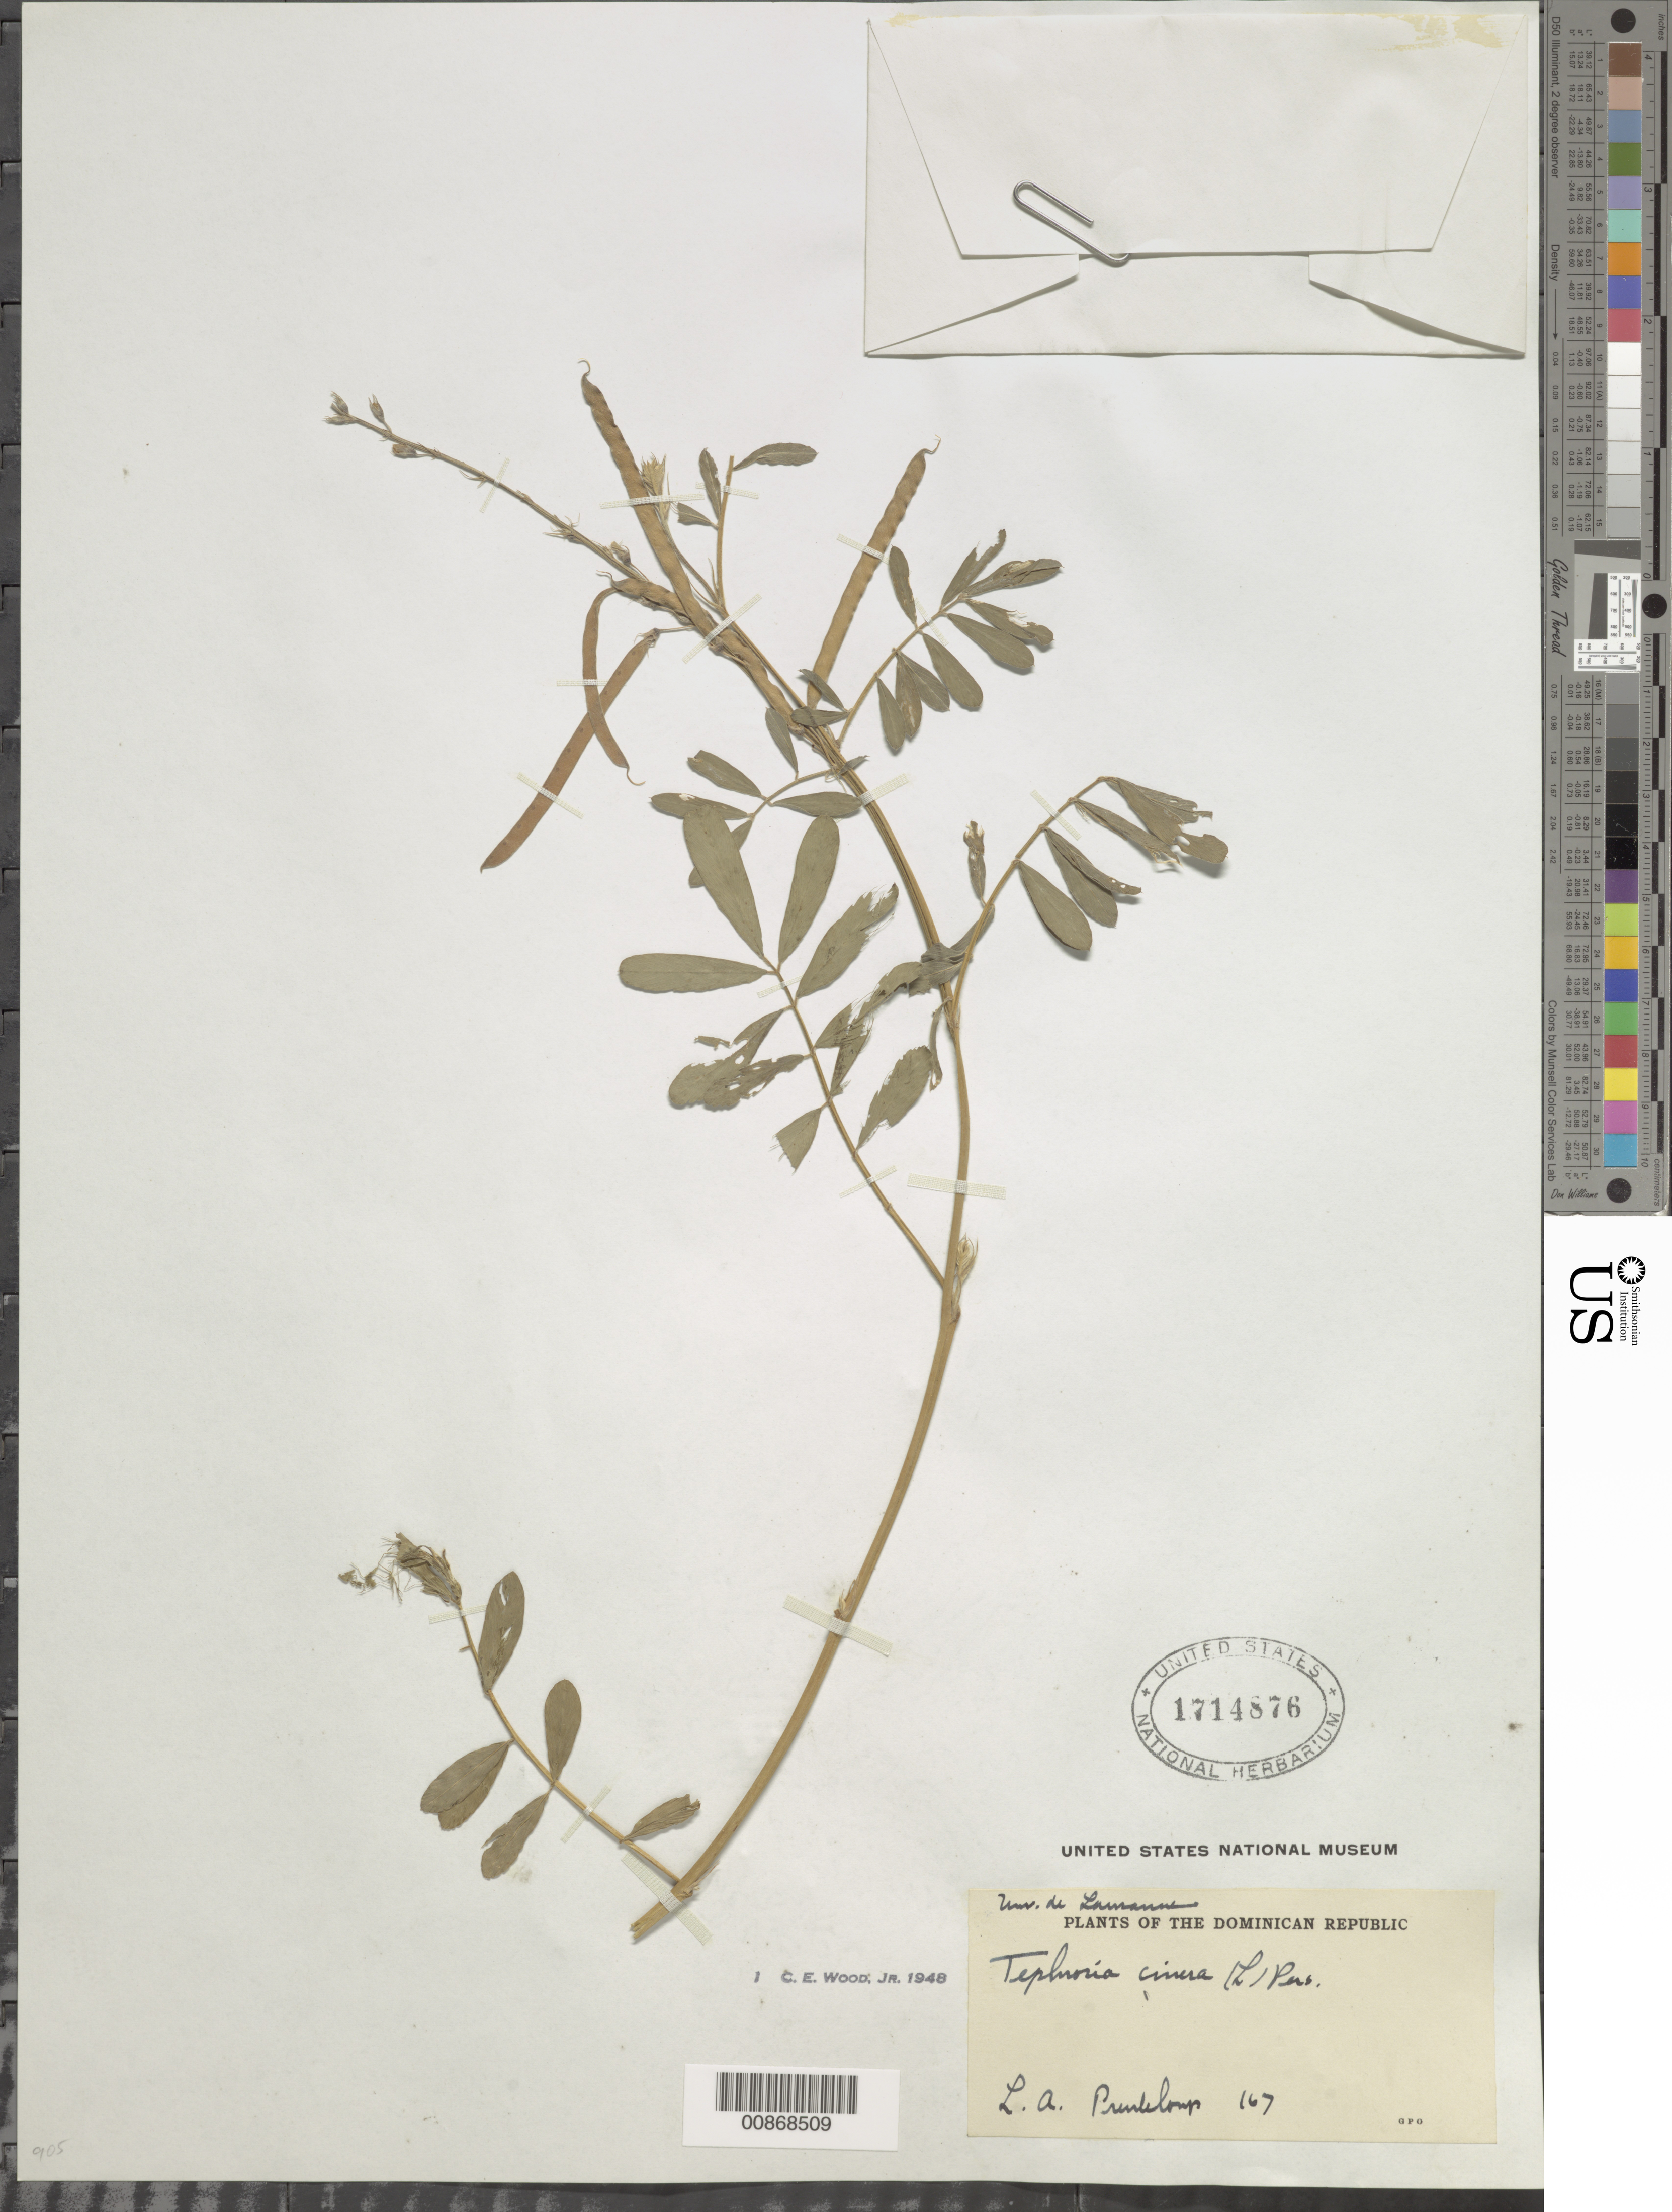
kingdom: Plantae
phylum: Tracheophyta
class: Magnoliopsida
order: Fabales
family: Fabaceae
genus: Tephrosia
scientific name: Tephrosia cinerea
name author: (L.) Pers.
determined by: Wood, C. E., Jr.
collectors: L. Prenleloup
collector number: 167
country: Dominican Republic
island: Hispaniola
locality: Dominican Republic.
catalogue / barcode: US 1714876